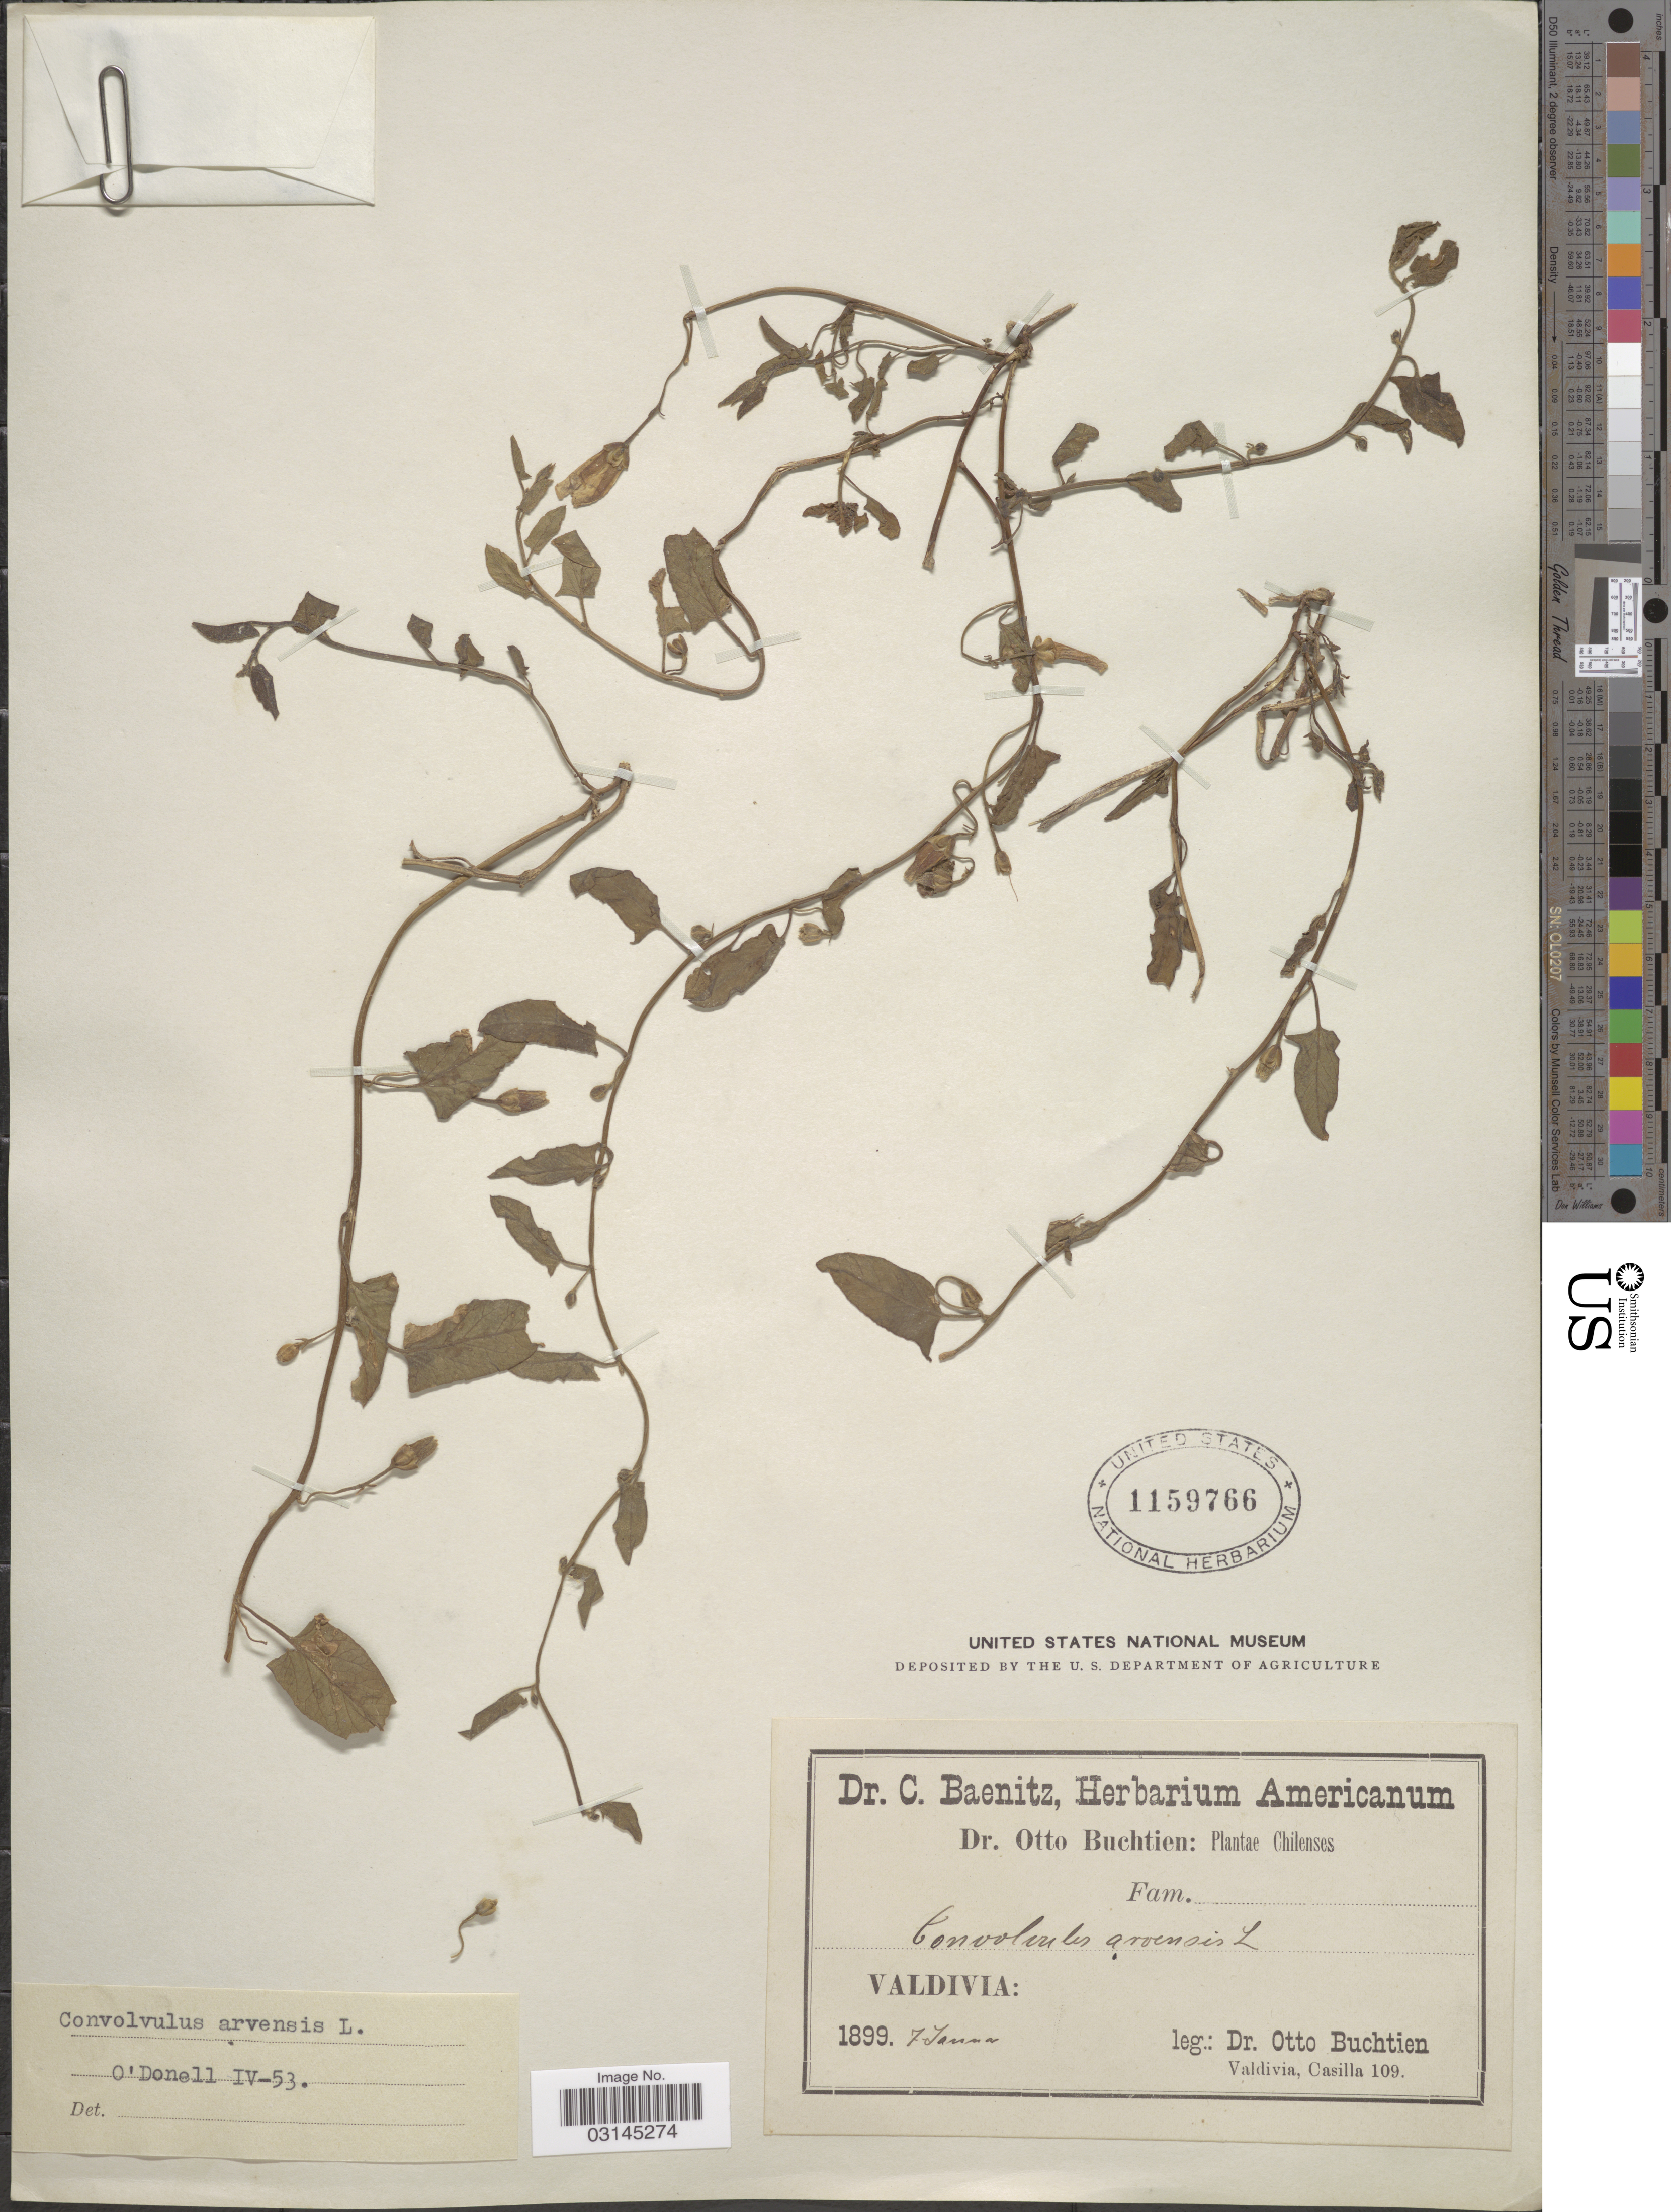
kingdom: Plantae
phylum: Tracheophyta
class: Magnoliopsida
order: Solanales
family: Convolvulaceae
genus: Convolvulus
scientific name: Convolvulus arvensis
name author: L.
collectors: O. Buchtien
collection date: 1899-01-07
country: Chile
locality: Valdivia.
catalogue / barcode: US 1159766